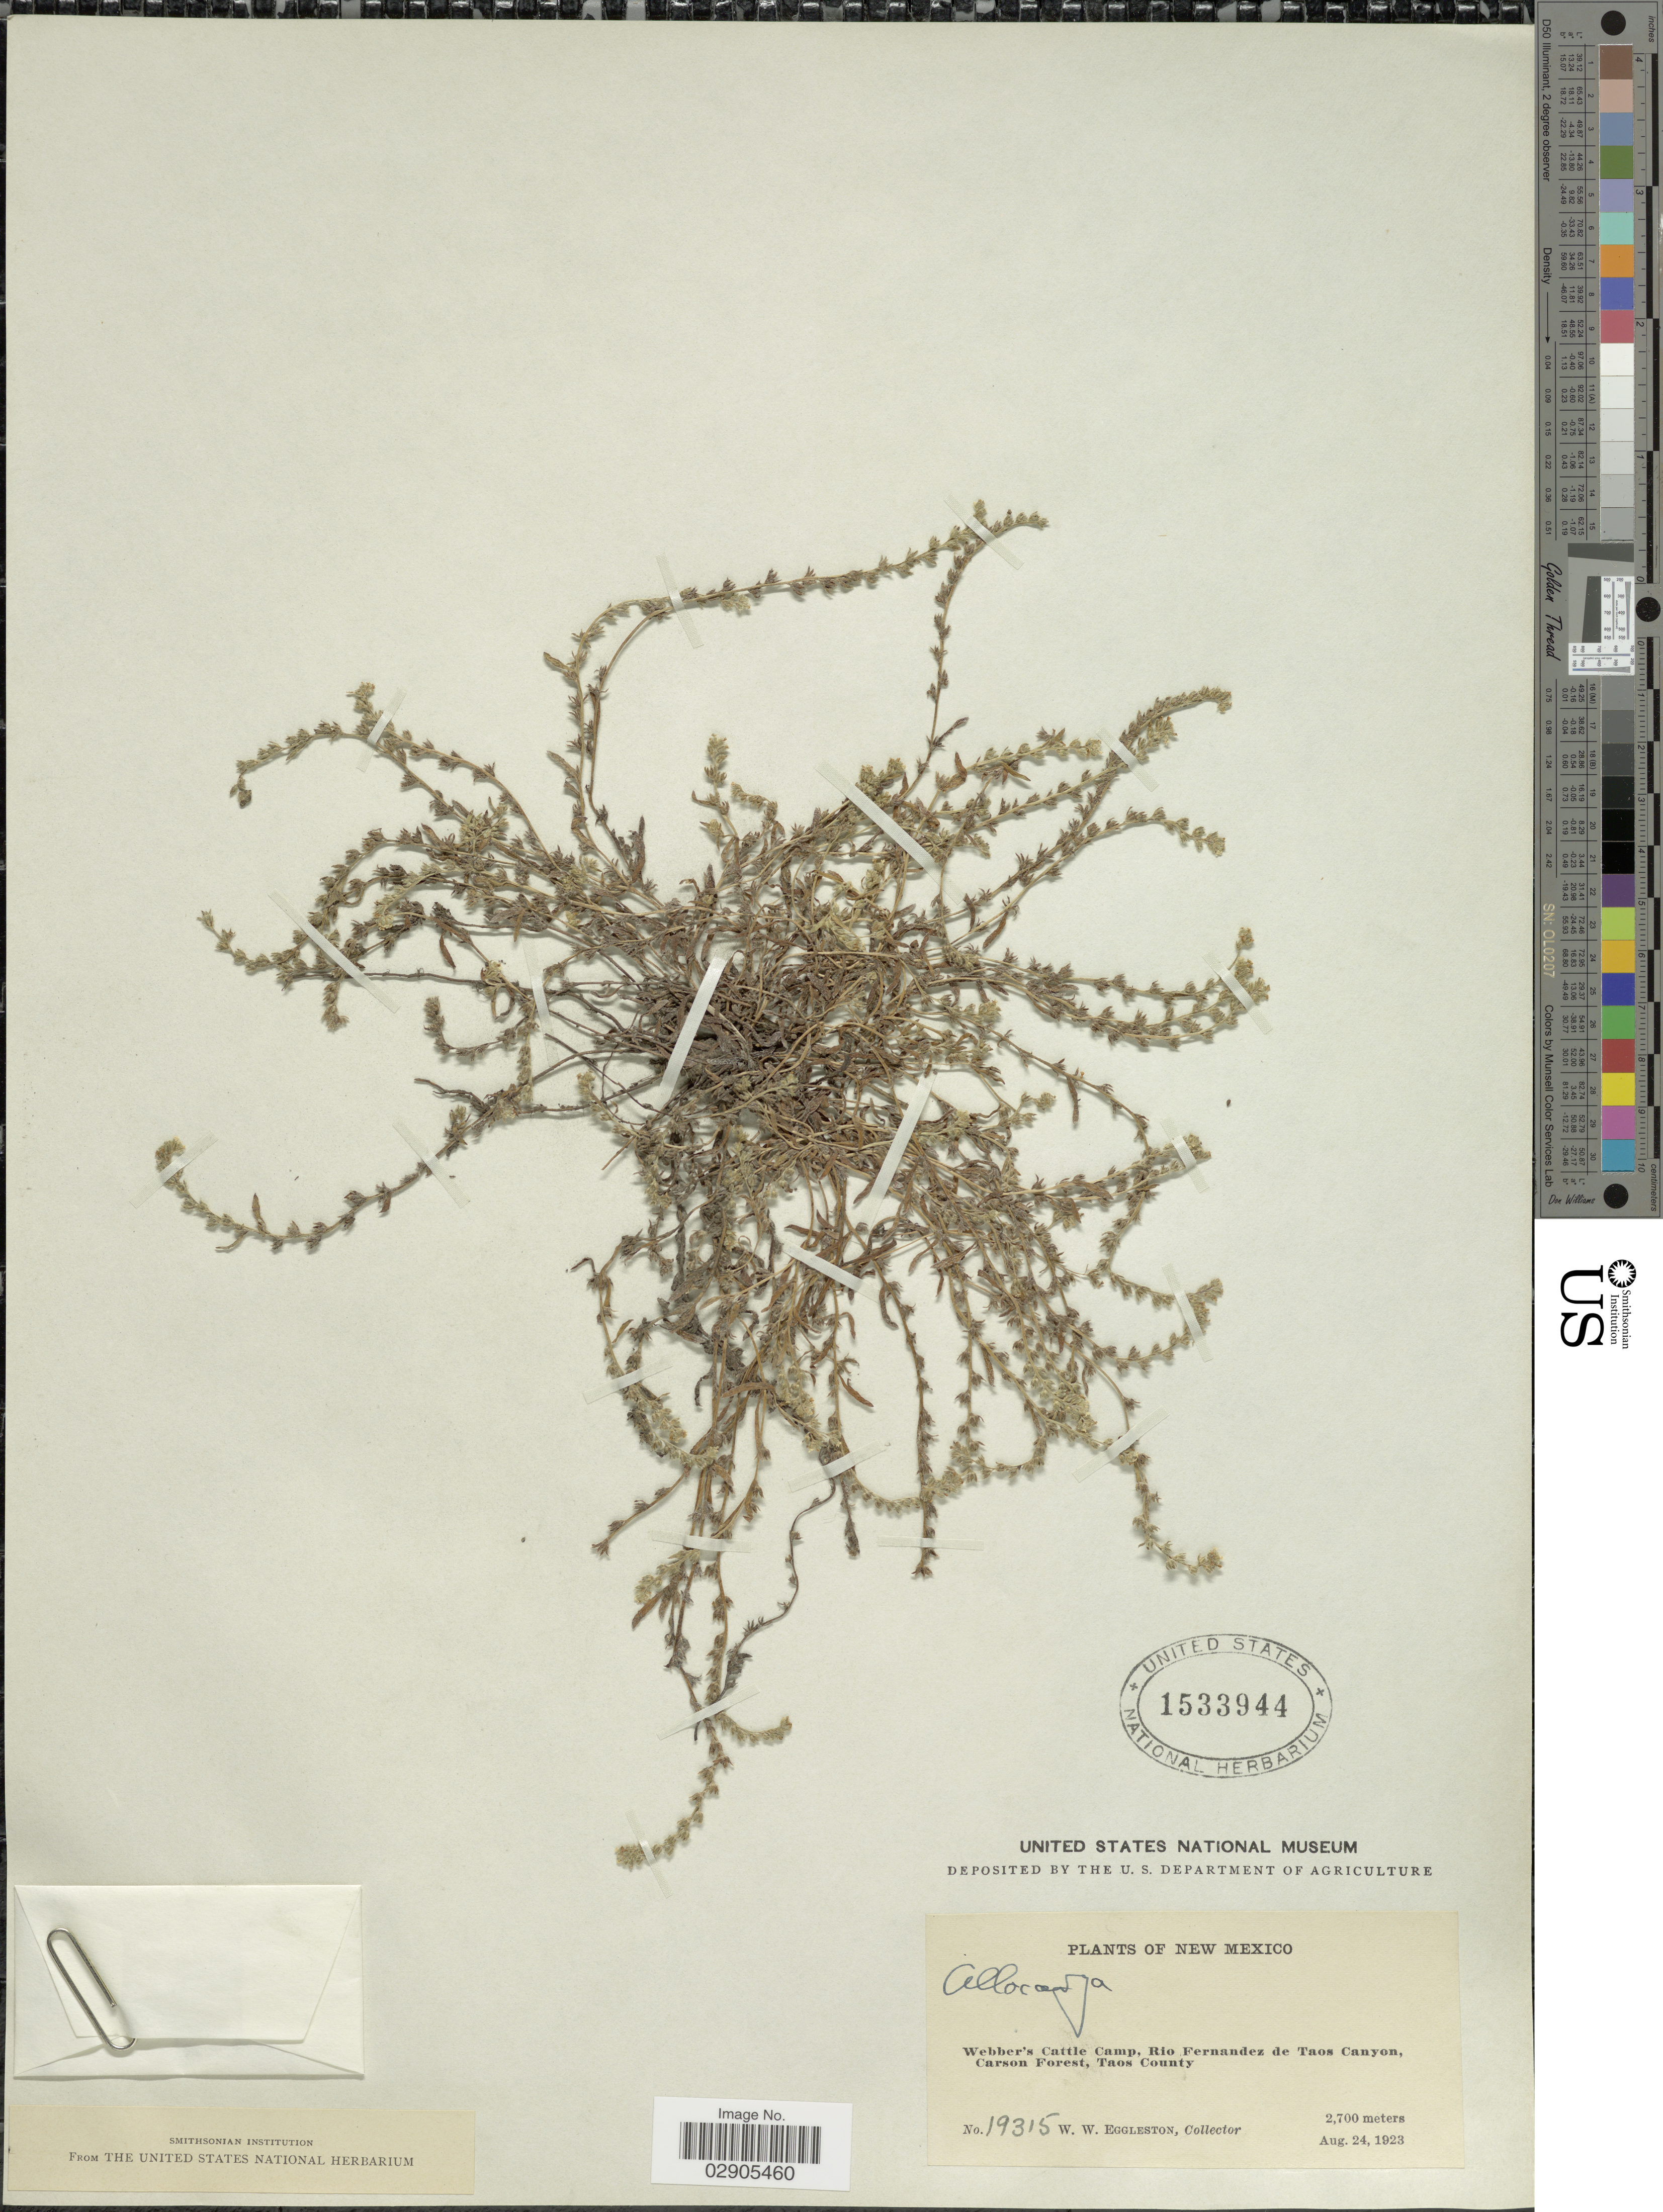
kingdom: Plantae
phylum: Tracheophyta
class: Magnoliopsida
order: Boraginales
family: Boraginaceae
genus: Allocarya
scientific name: Allocarya sp.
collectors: W. W. Eggleston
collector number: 19315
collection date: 1923-08-24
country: United States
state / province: New Mexico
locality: Webber's Cattle Camp, Rio Fernandez de Taos Canyon, Carson Forest, Taos County.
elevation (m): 2700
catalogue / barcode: US 1533944